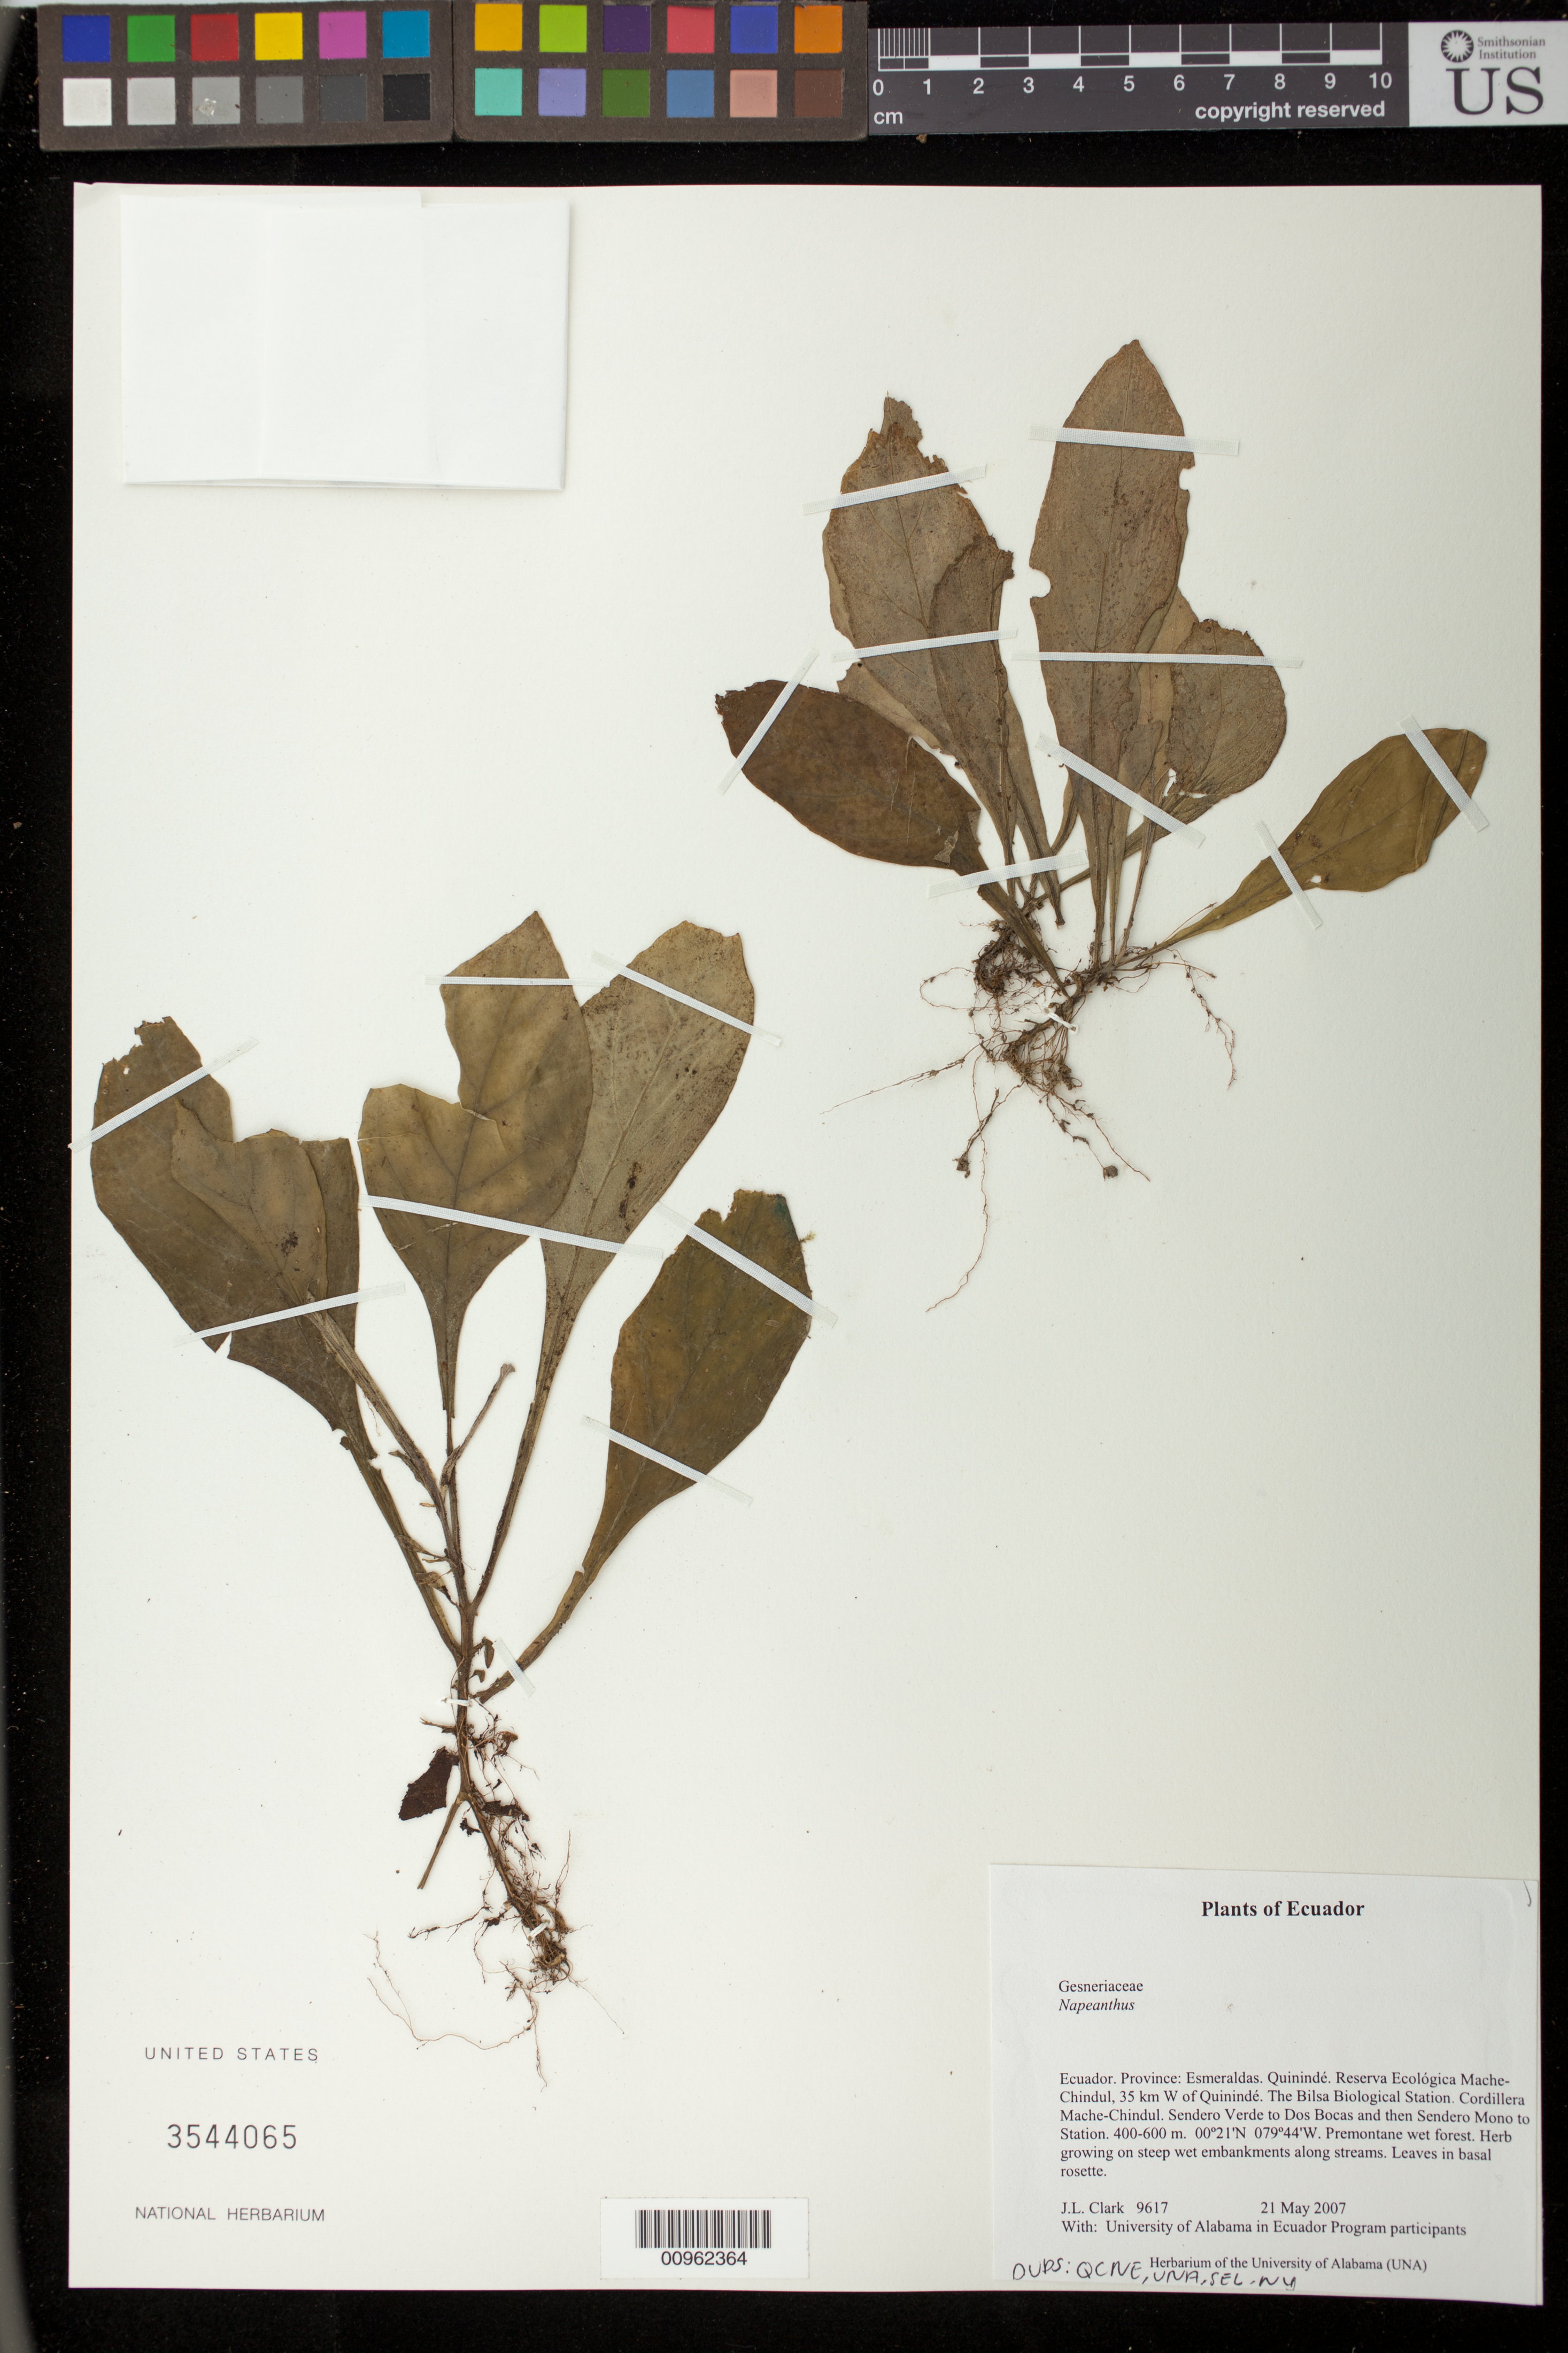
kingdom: Plantae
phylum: Tracheophyta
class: Magnoliopsida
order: Lamiales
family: Gesneriaceae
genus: Napeanthus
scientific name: Napeanthus sp.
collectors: J. L. Clark & University of Alabama in Ecuador Program participants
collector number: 9617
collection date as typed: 21 May 2007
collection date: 2007-05-21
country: Ecuador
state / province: Esmeraldas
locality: Quinindé. Reserva Ecológica Mache-Chindul, 35 km W of Quinindé. The Bilsa Biological Station. Cordillera Mache-Chindul. Sendero Verde to Dos Bocas and then Sendero Mono to Station.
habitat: Premontane wet forest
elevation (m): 400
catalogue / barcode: US 3544065